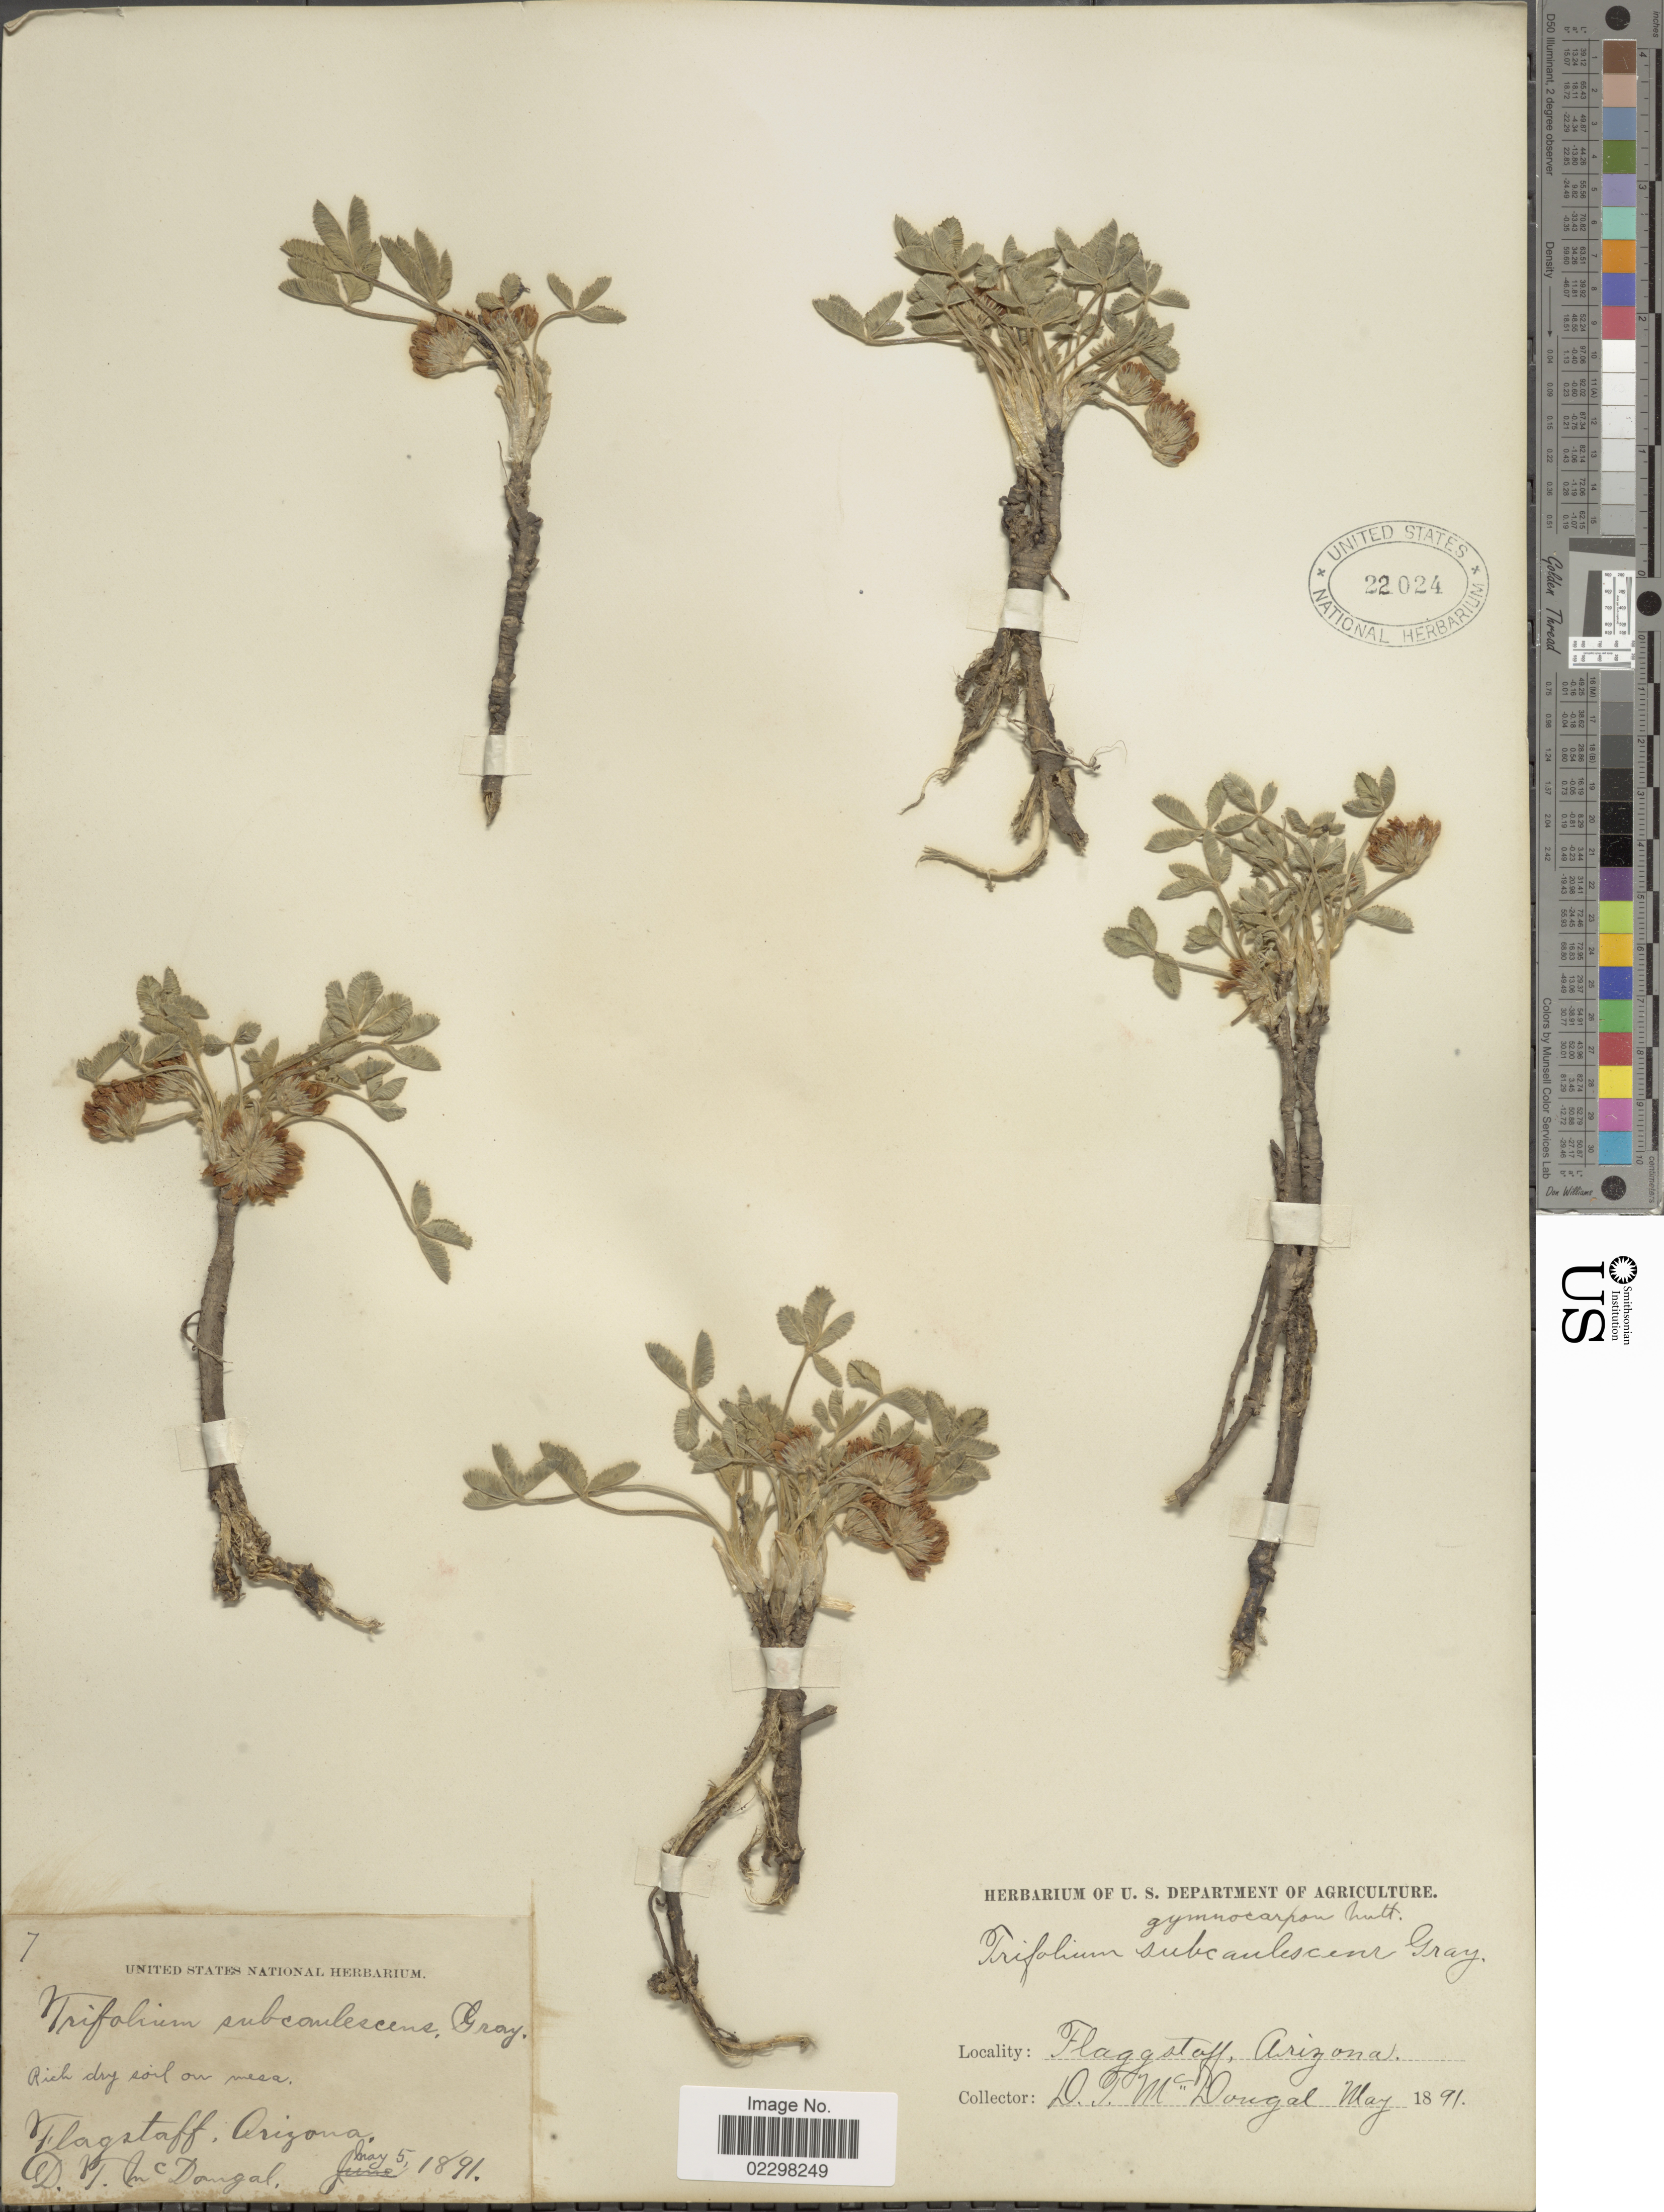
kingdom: Plantae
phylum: Tracheophyta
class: Magnoliopsida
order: Fabales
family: Fabaceae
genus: Trifolium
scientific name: Trifolium subcaulescens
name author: A. Gray in Ives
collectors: D. McDougal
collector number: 7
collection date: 1891-05-05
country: United States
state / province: Arizona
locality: Flaggstaff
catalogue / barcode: US 22024